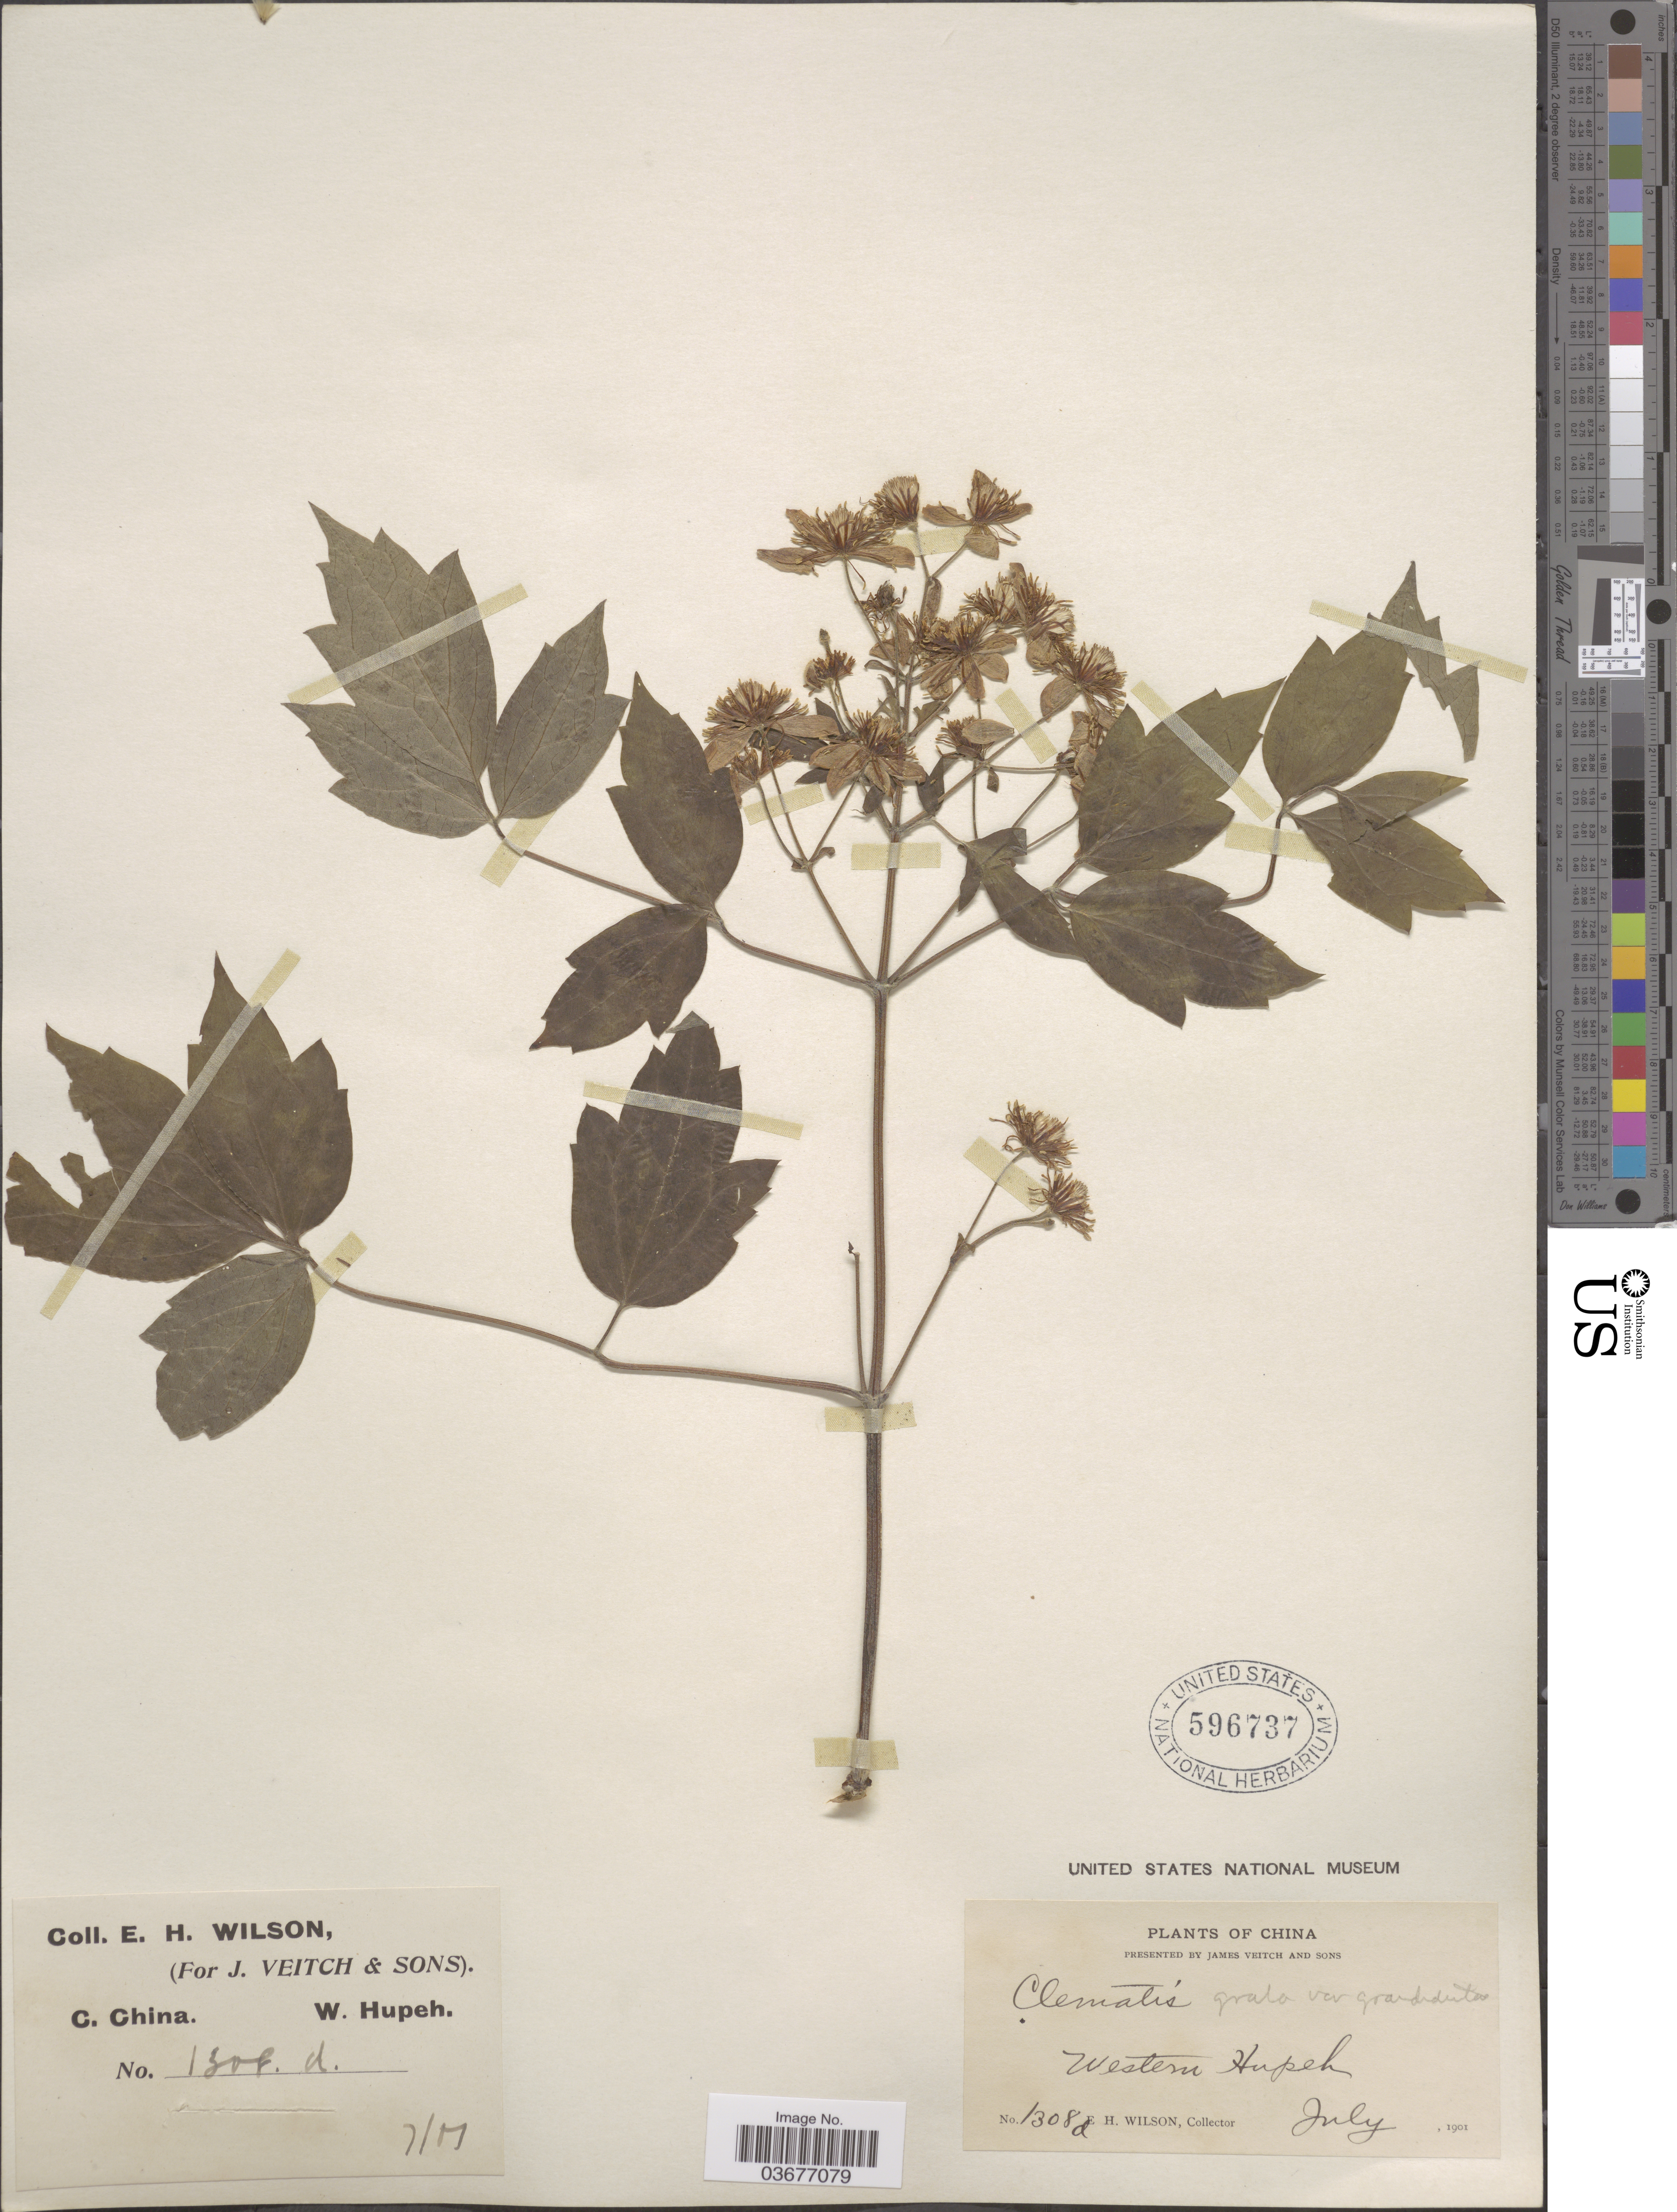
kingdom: Plantae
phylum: Tracheophyta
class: Magnoliopsida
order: Ranunculales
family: Ranunculaceae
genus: Clematis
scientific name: Clematis grata var. grandidentata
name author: Rehder & E.H. Wilson in Sarg.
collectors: E. Wilson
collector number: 1308a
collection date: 1901-07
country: China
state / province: Hubei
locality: Western Hupeh. C. China.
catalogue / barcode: US 596737